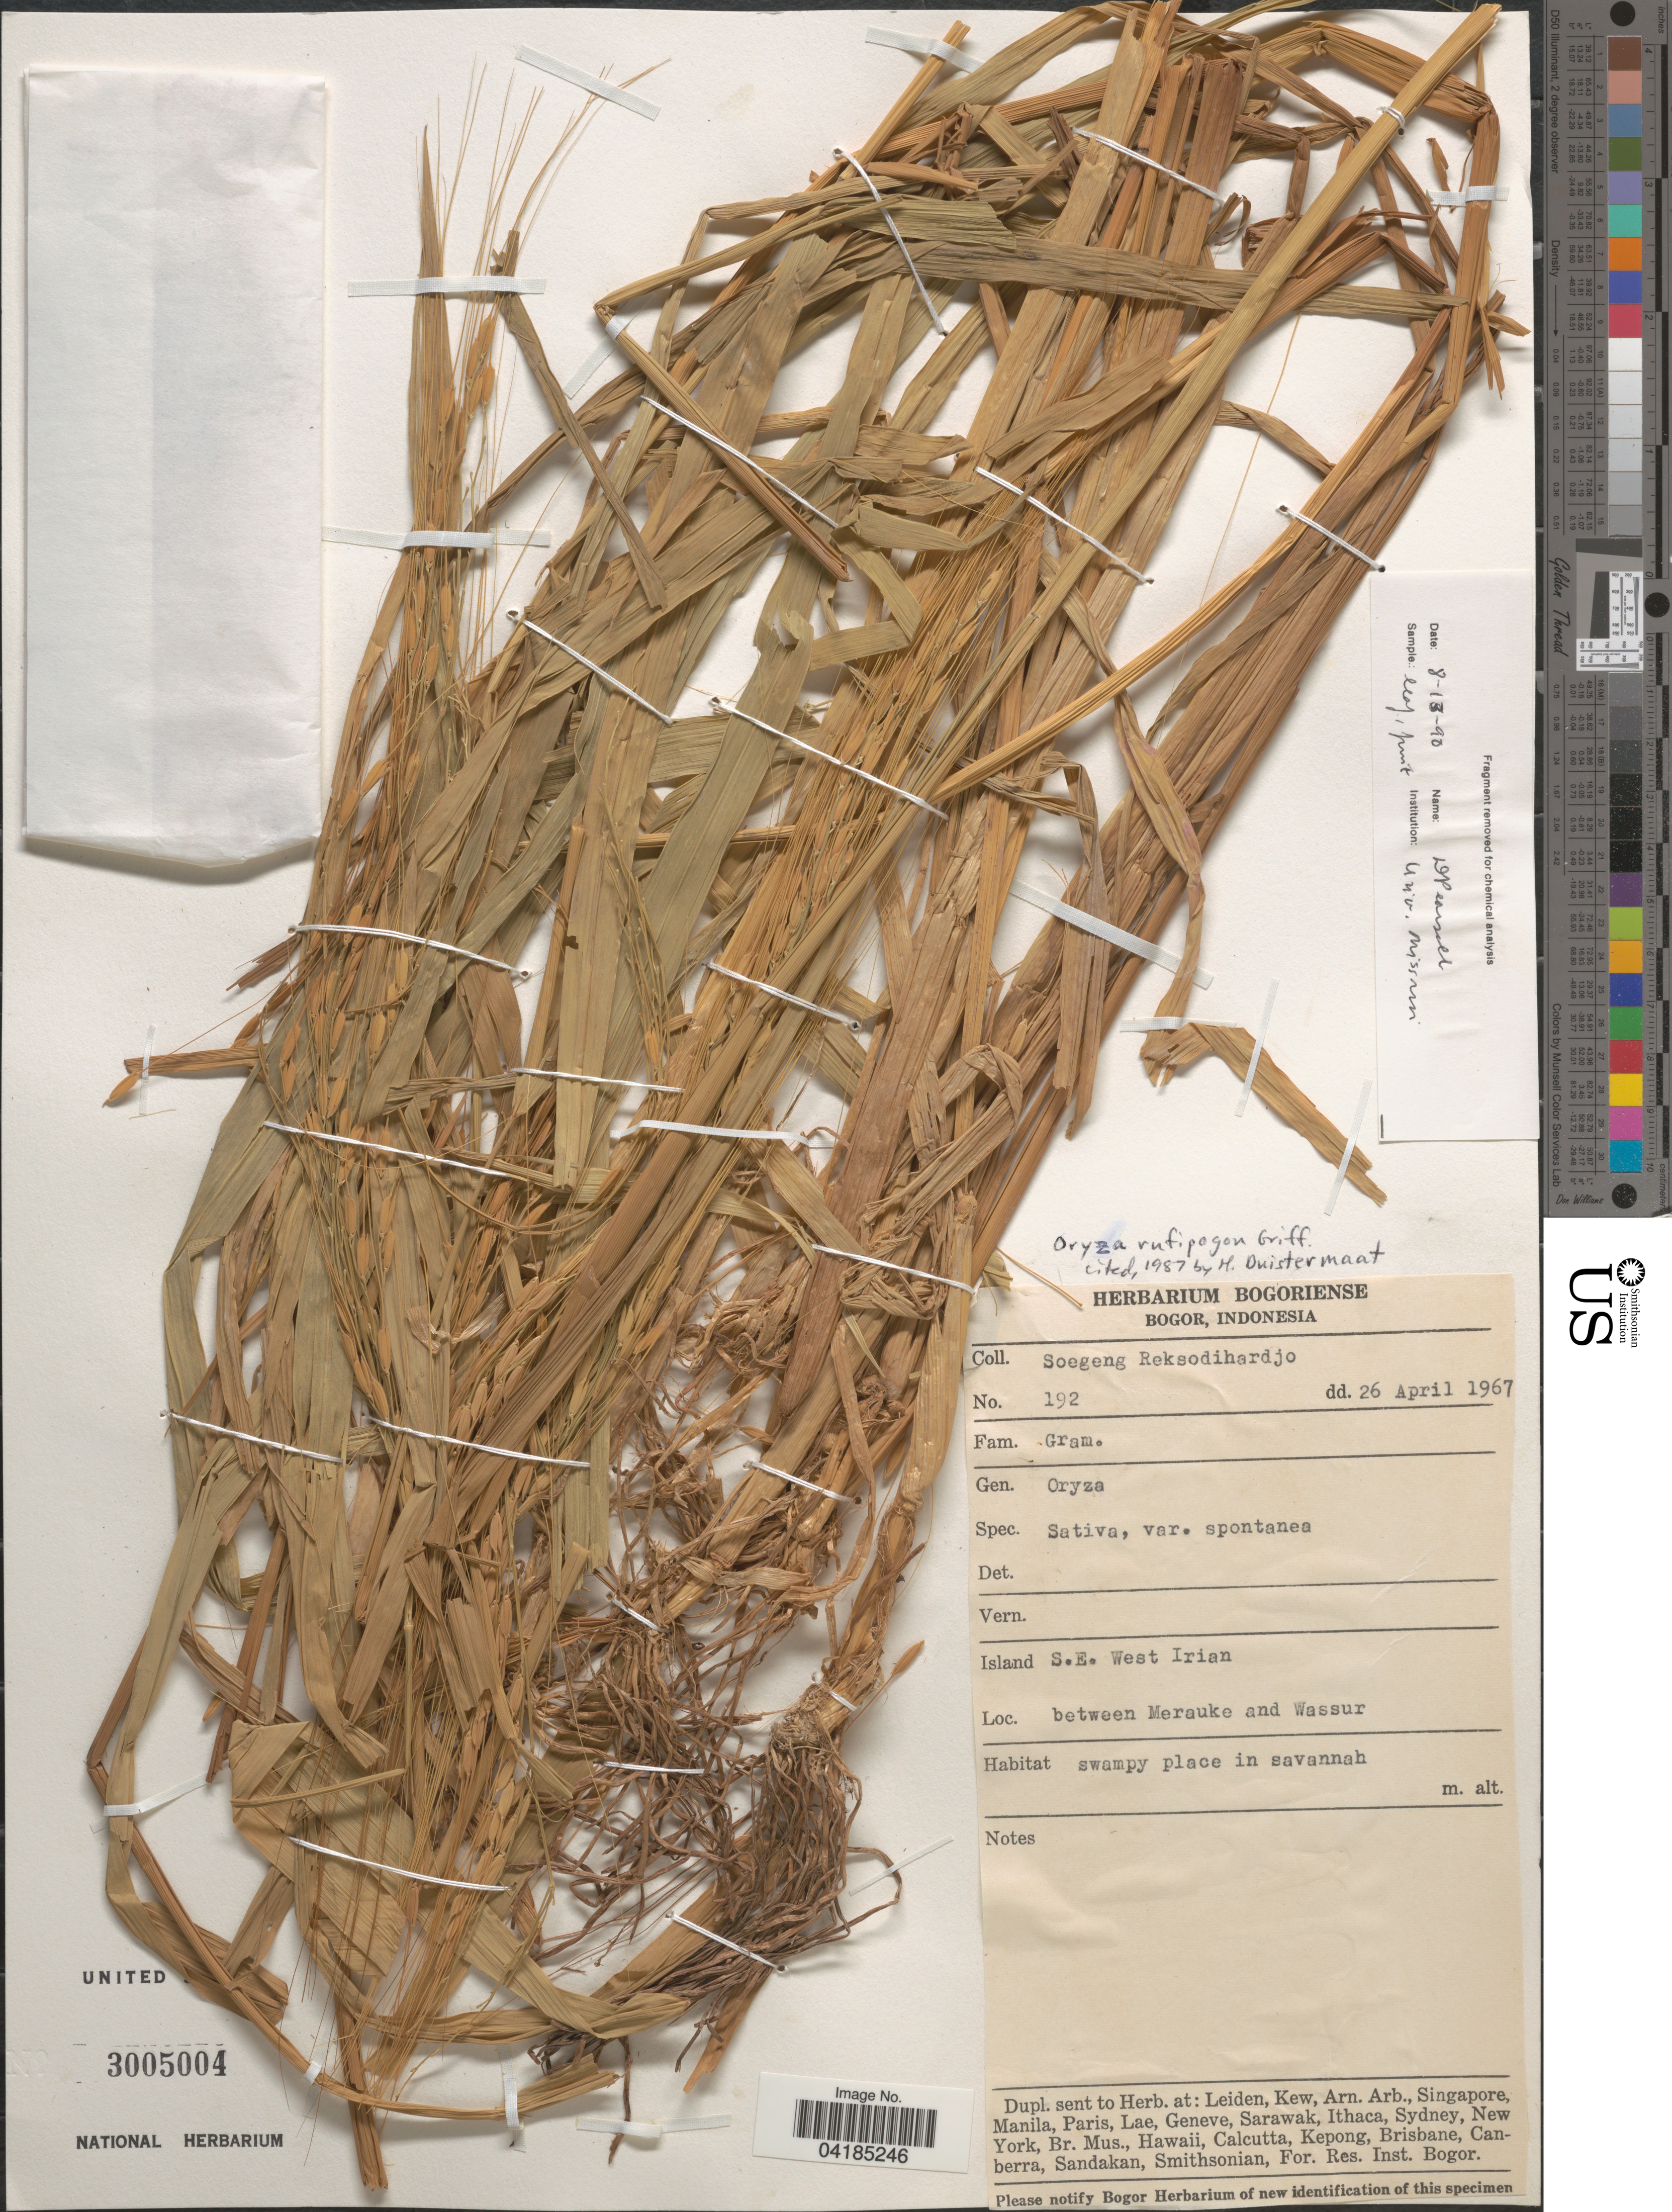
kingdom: Plantae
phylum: Tracheophyta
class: Liliopsida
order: Poales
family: Poaceae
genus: Oryza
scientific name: Oryza rufipogon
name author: Griffith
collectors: S. Reksodihardjo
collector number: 192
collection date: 1967-04-26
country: Indonesia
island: New Guinea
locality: Island S.E. West Irian. Between Merauke and Wassur.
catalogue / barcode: US 3005004